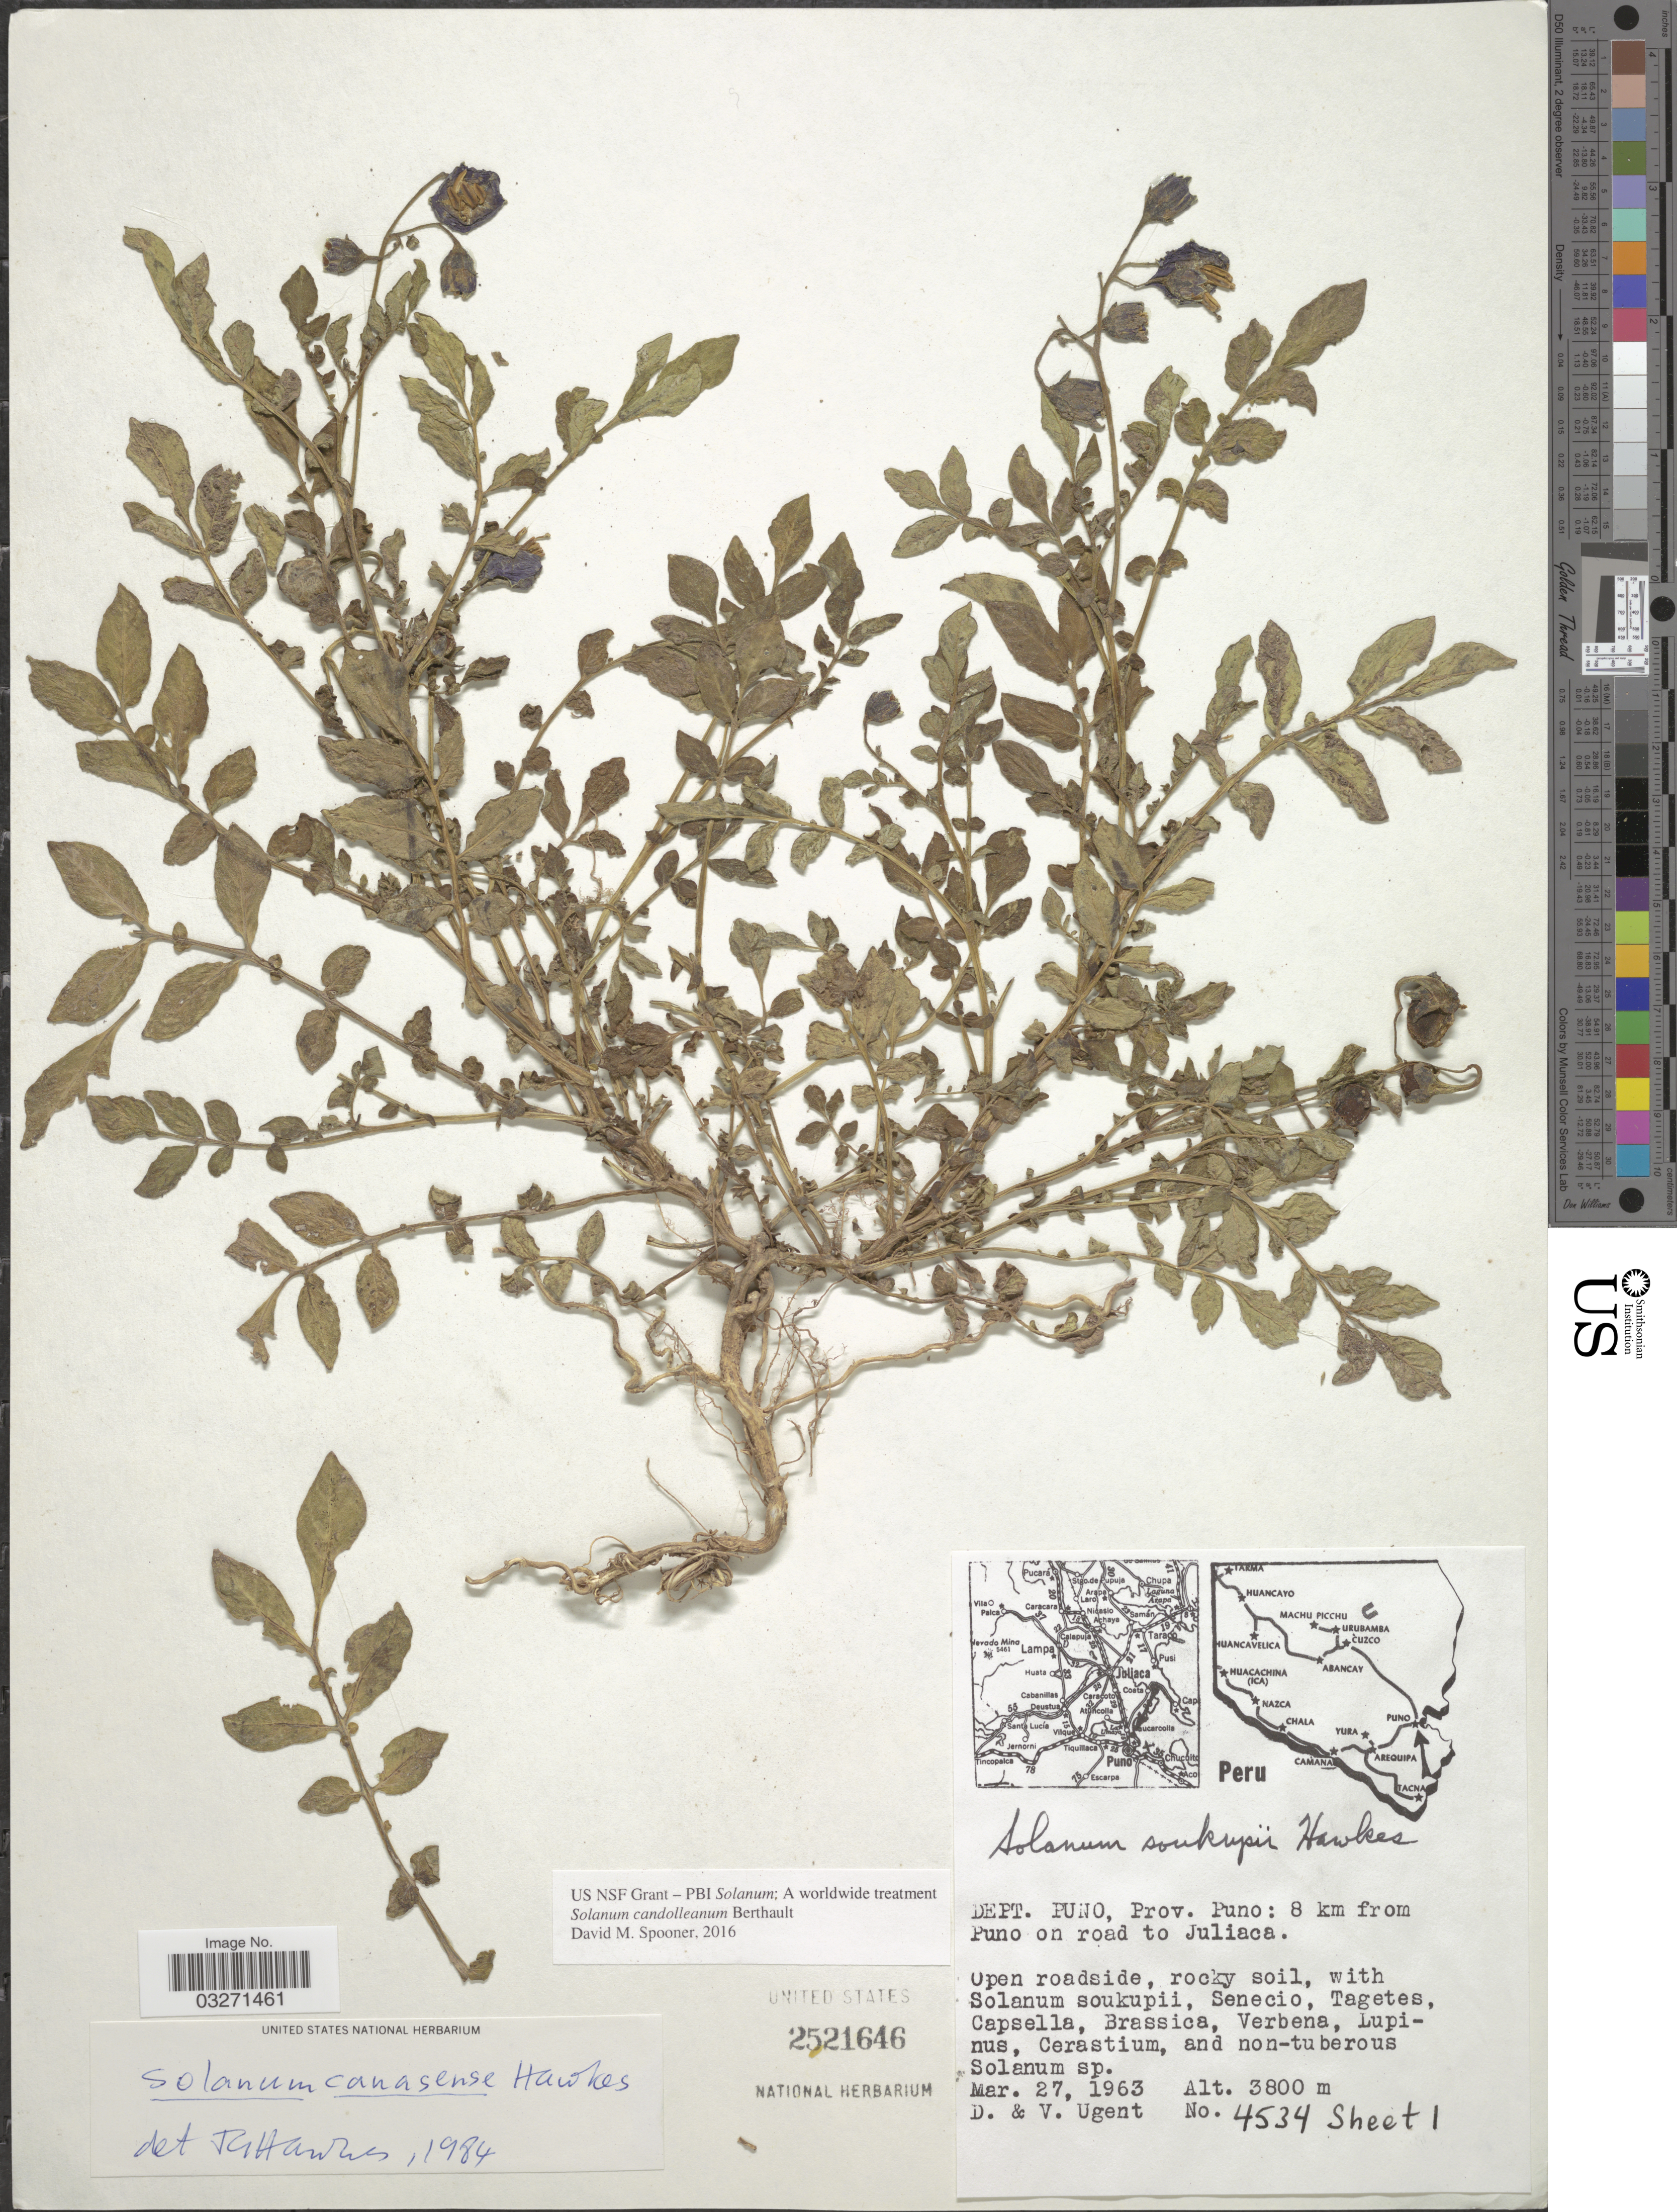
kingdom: Plantae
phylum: Tracheophyta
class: Magnoliopsida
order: Solanales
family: Solanaceae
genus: Solanum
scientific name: Solanum candolleanum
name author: Berthault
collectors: D. Ugent & V. Ugent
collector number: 4534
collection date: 1963-03-27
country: Peru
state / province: Puno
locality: Dept. Puno: 8 km from Puno on road to Juliaca.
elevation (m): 3800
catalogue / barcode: US 2521646